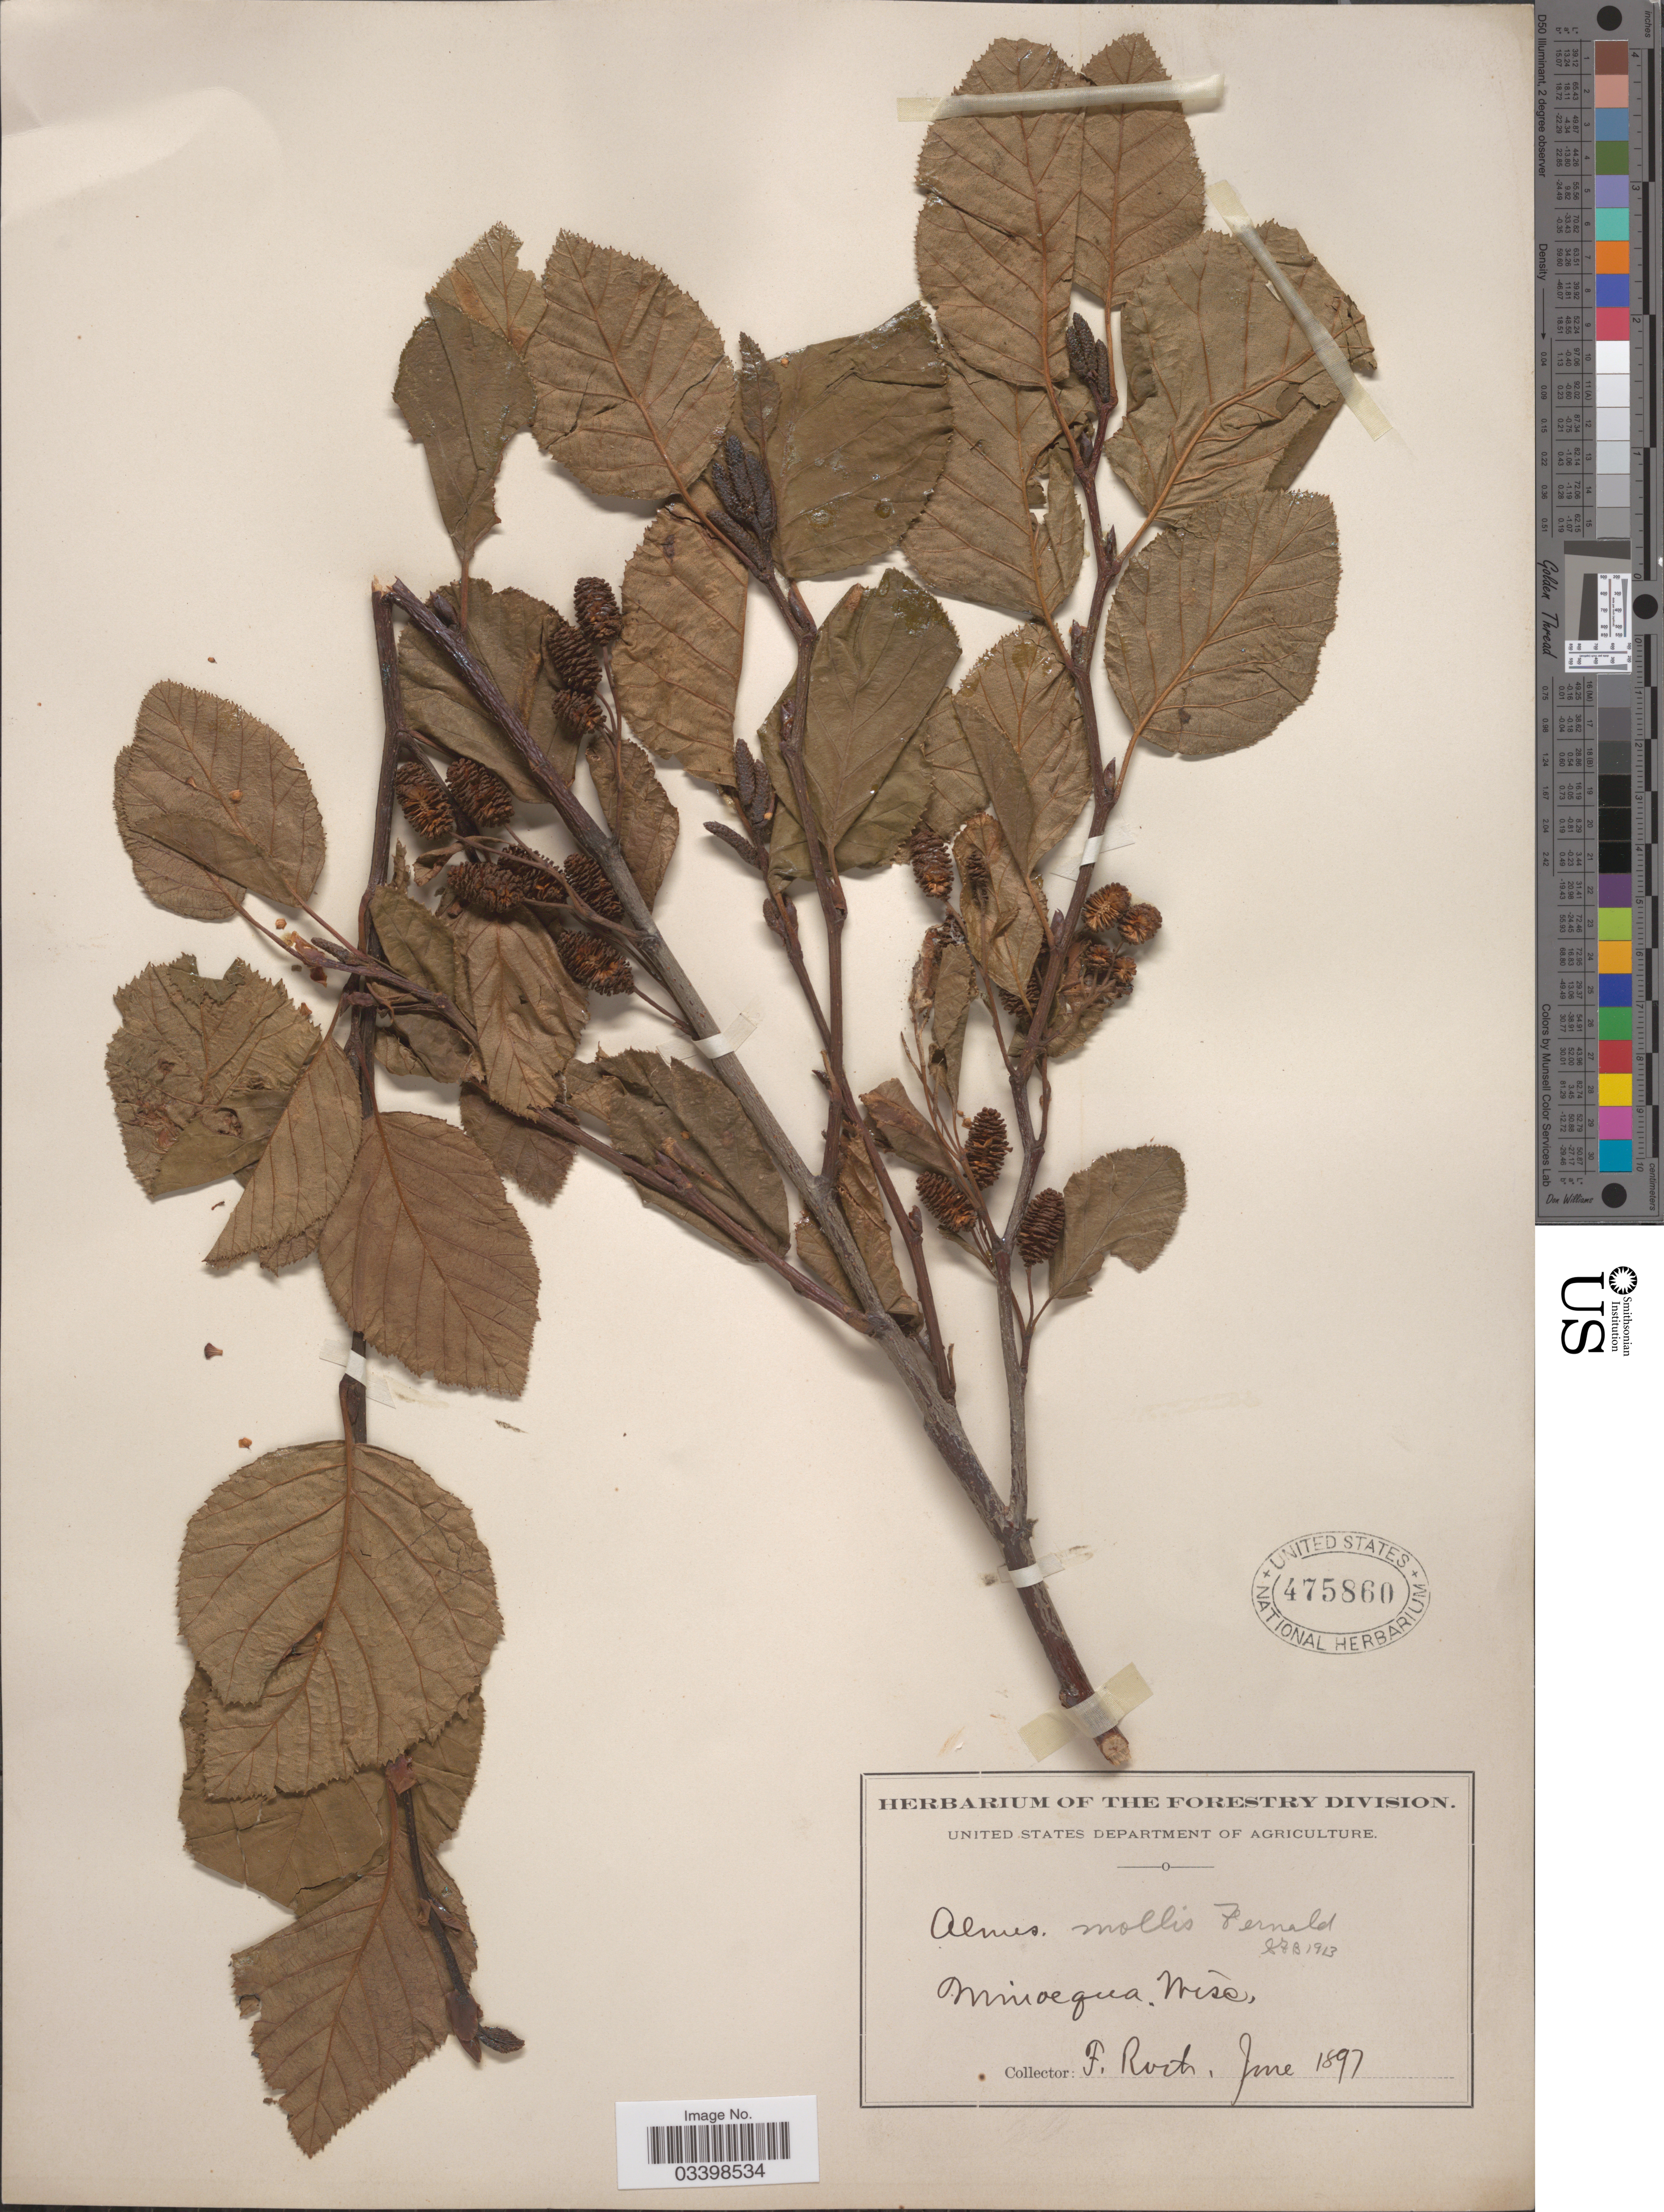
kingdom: Plantae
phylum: Tracheophyta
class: Magnoliopsida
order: Fagales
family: Betulaceae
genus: Alnus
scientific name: Alnus viridis subsp. crispa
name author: (Aiton) Turrill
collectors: F. Roth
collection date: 1897-06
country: United States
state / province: Wisconsin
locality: Minocqua.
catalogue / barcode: US 475860